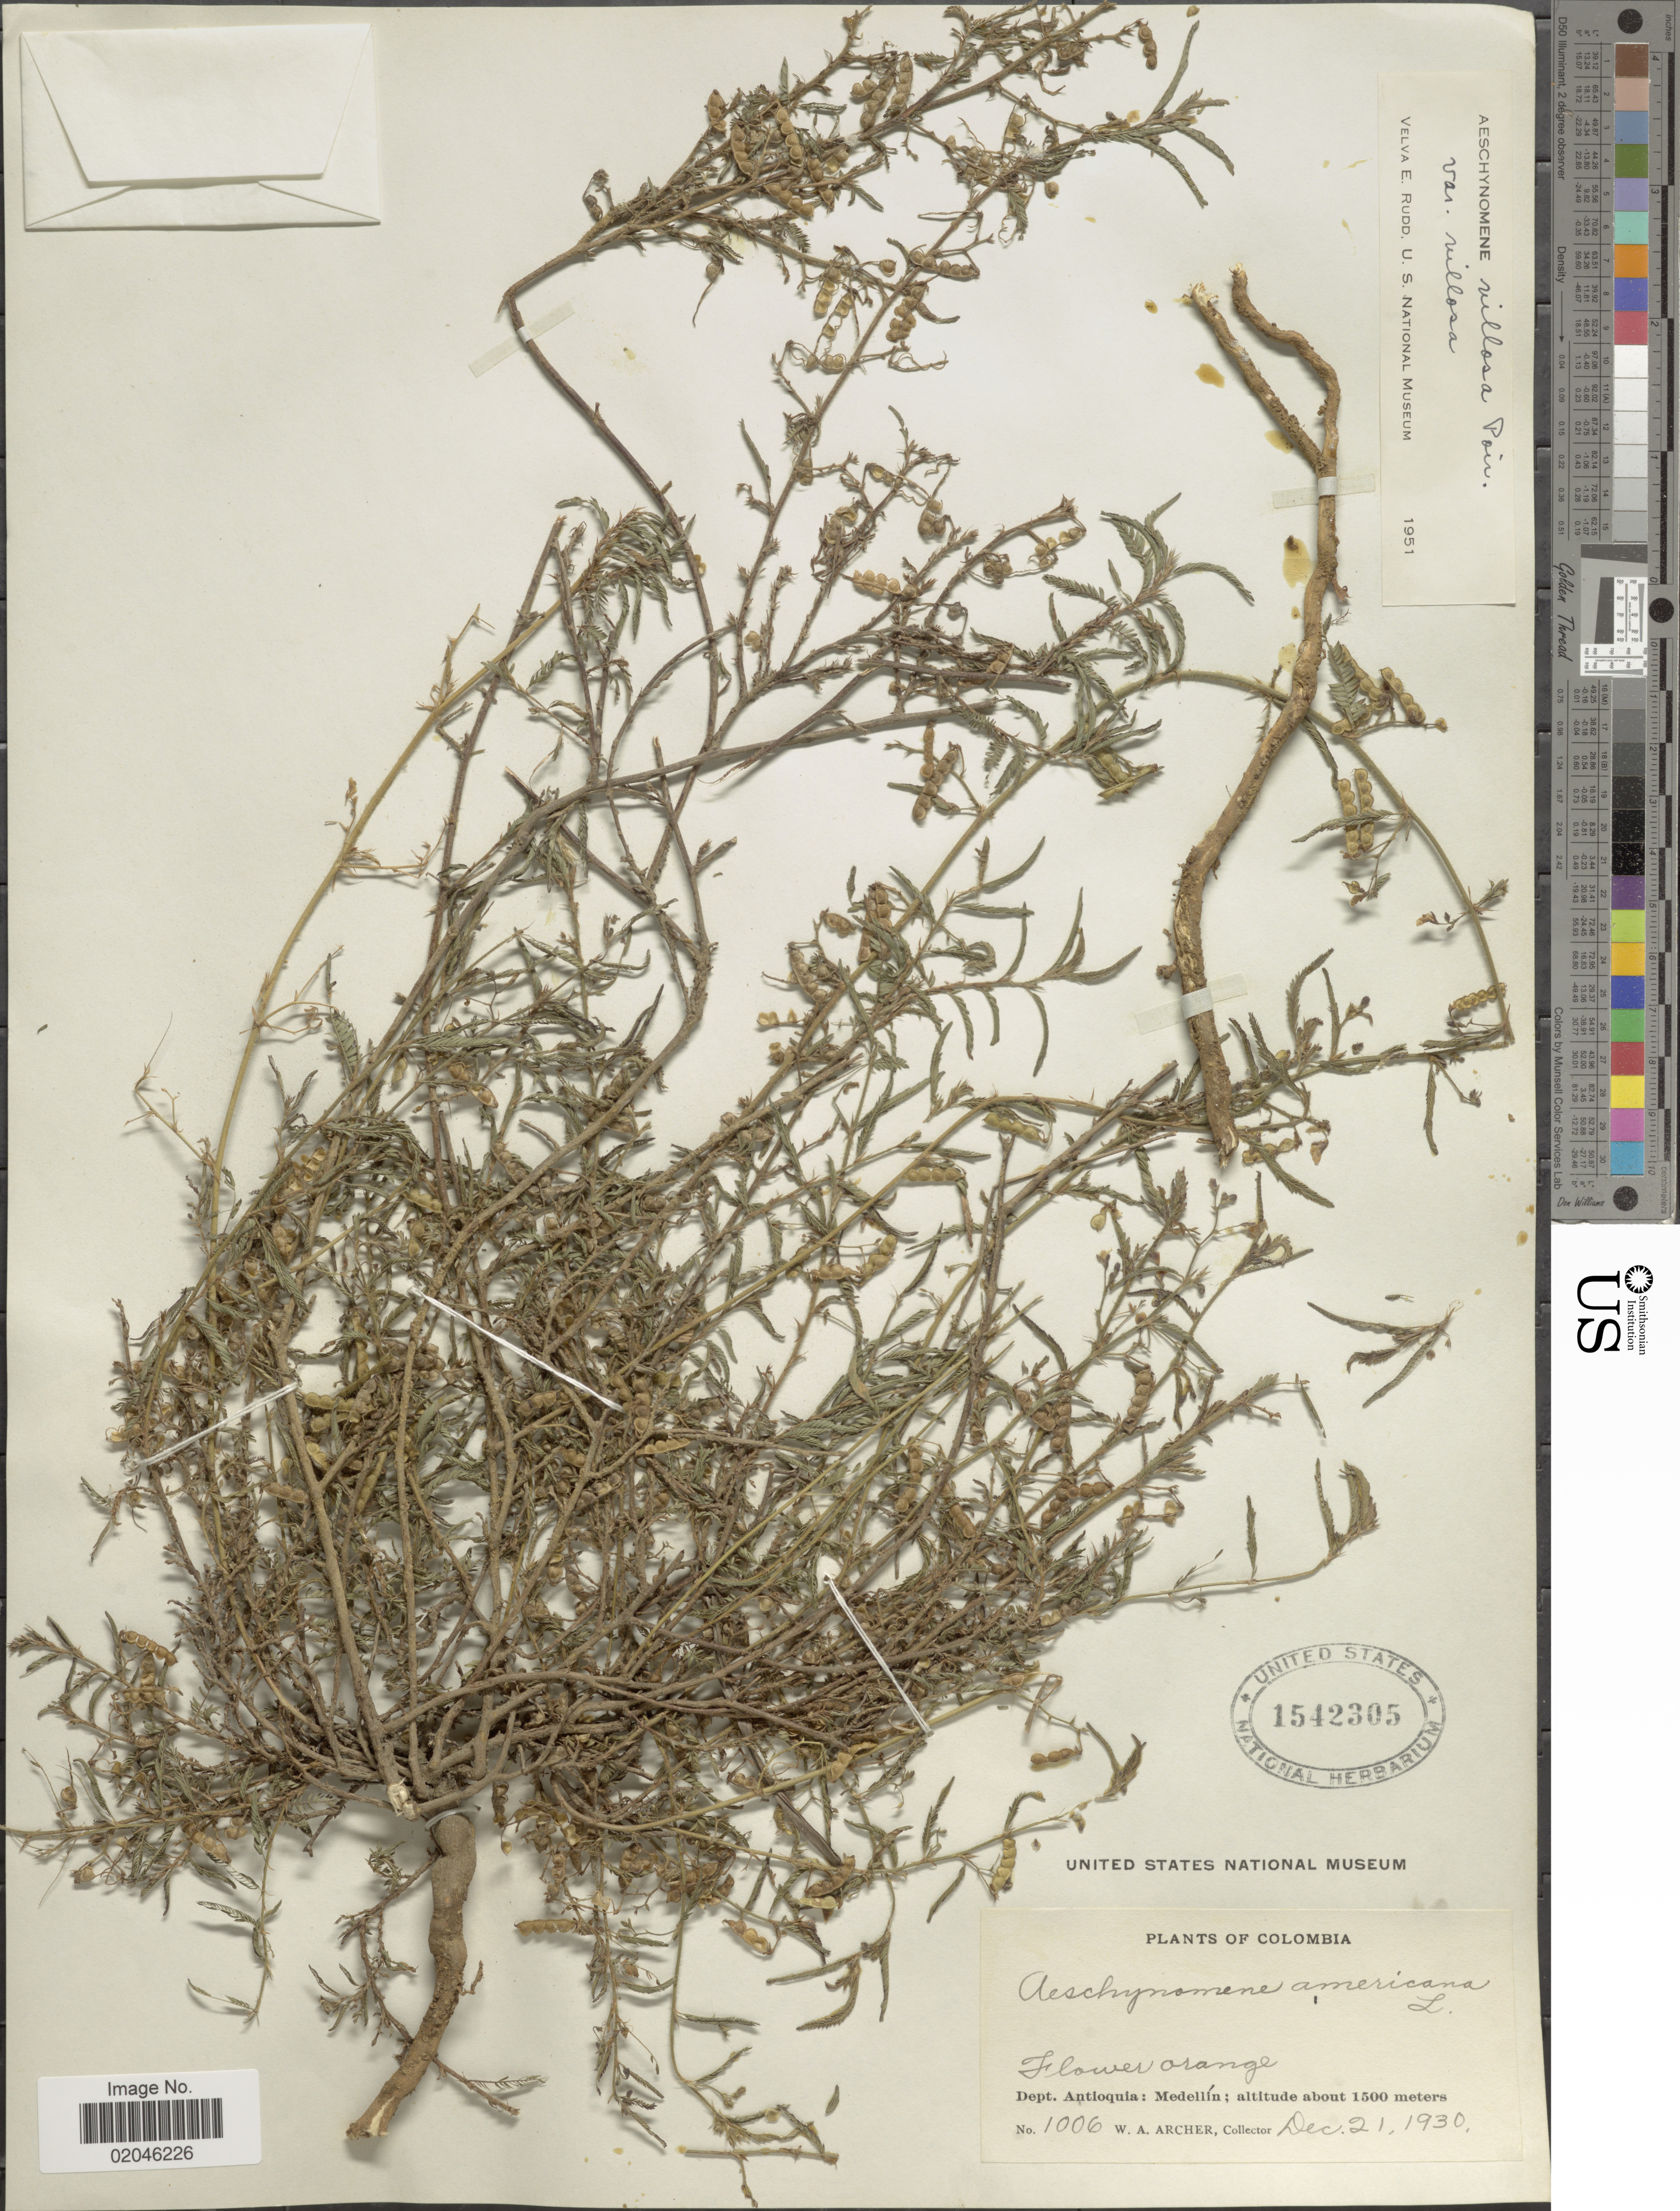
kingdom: Plantae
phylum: Tracheophyta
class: Magnoliopsida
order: Fabales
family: Fabaceae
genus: Aeschynomene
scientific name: Aeschynomene villosa var. villosa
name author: Poir.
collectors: W. A. Archer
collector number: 1006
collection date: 1930-12-21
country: Colombia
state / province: Antioquia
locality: Medellin.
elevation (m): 1500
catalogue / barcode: US 1542305